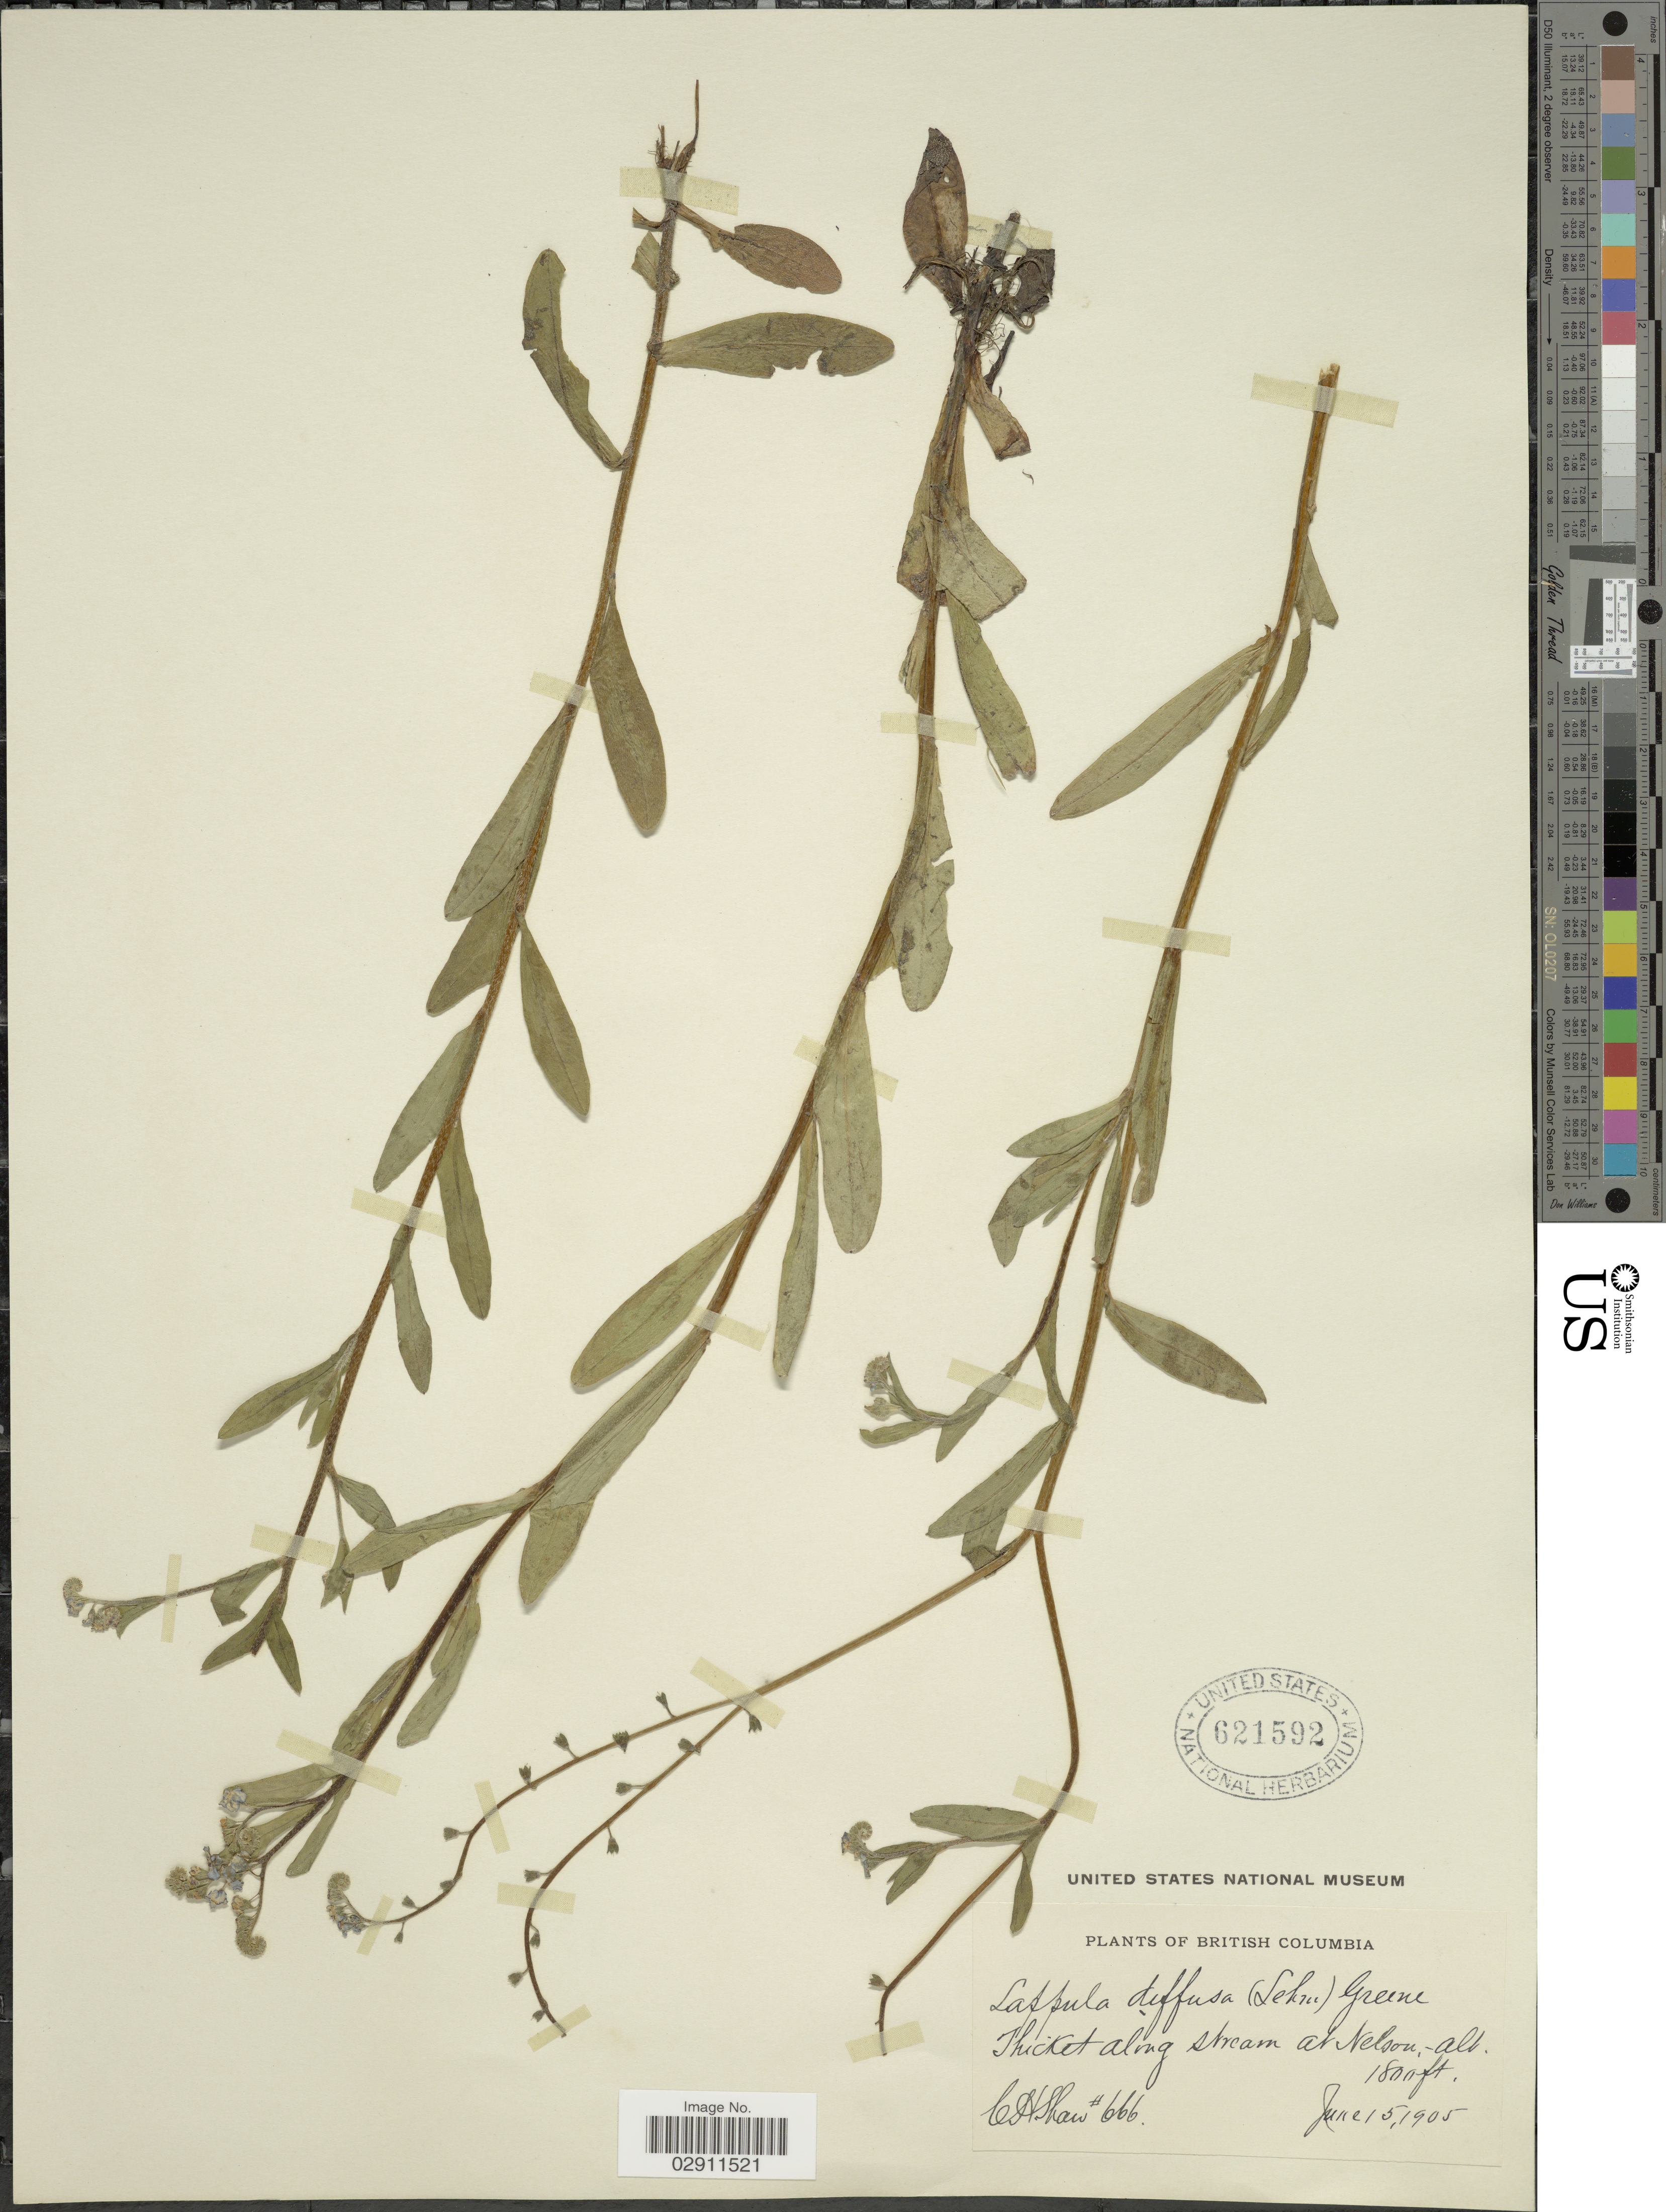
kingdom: Plantae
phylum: Tracheophyta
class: Magnoliopsida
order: Boraginales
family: Boraginaceae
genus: Myosotis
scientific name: Myosotis scorpioides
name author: L.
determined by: Goldman, Doug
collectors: C. S. Shaw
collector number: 666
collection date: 1905-06-15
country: Canada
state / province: British Columbia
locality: Thicket along stream at Nelson.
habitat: Thicket along stream.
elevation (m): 549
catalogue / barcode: US 621592